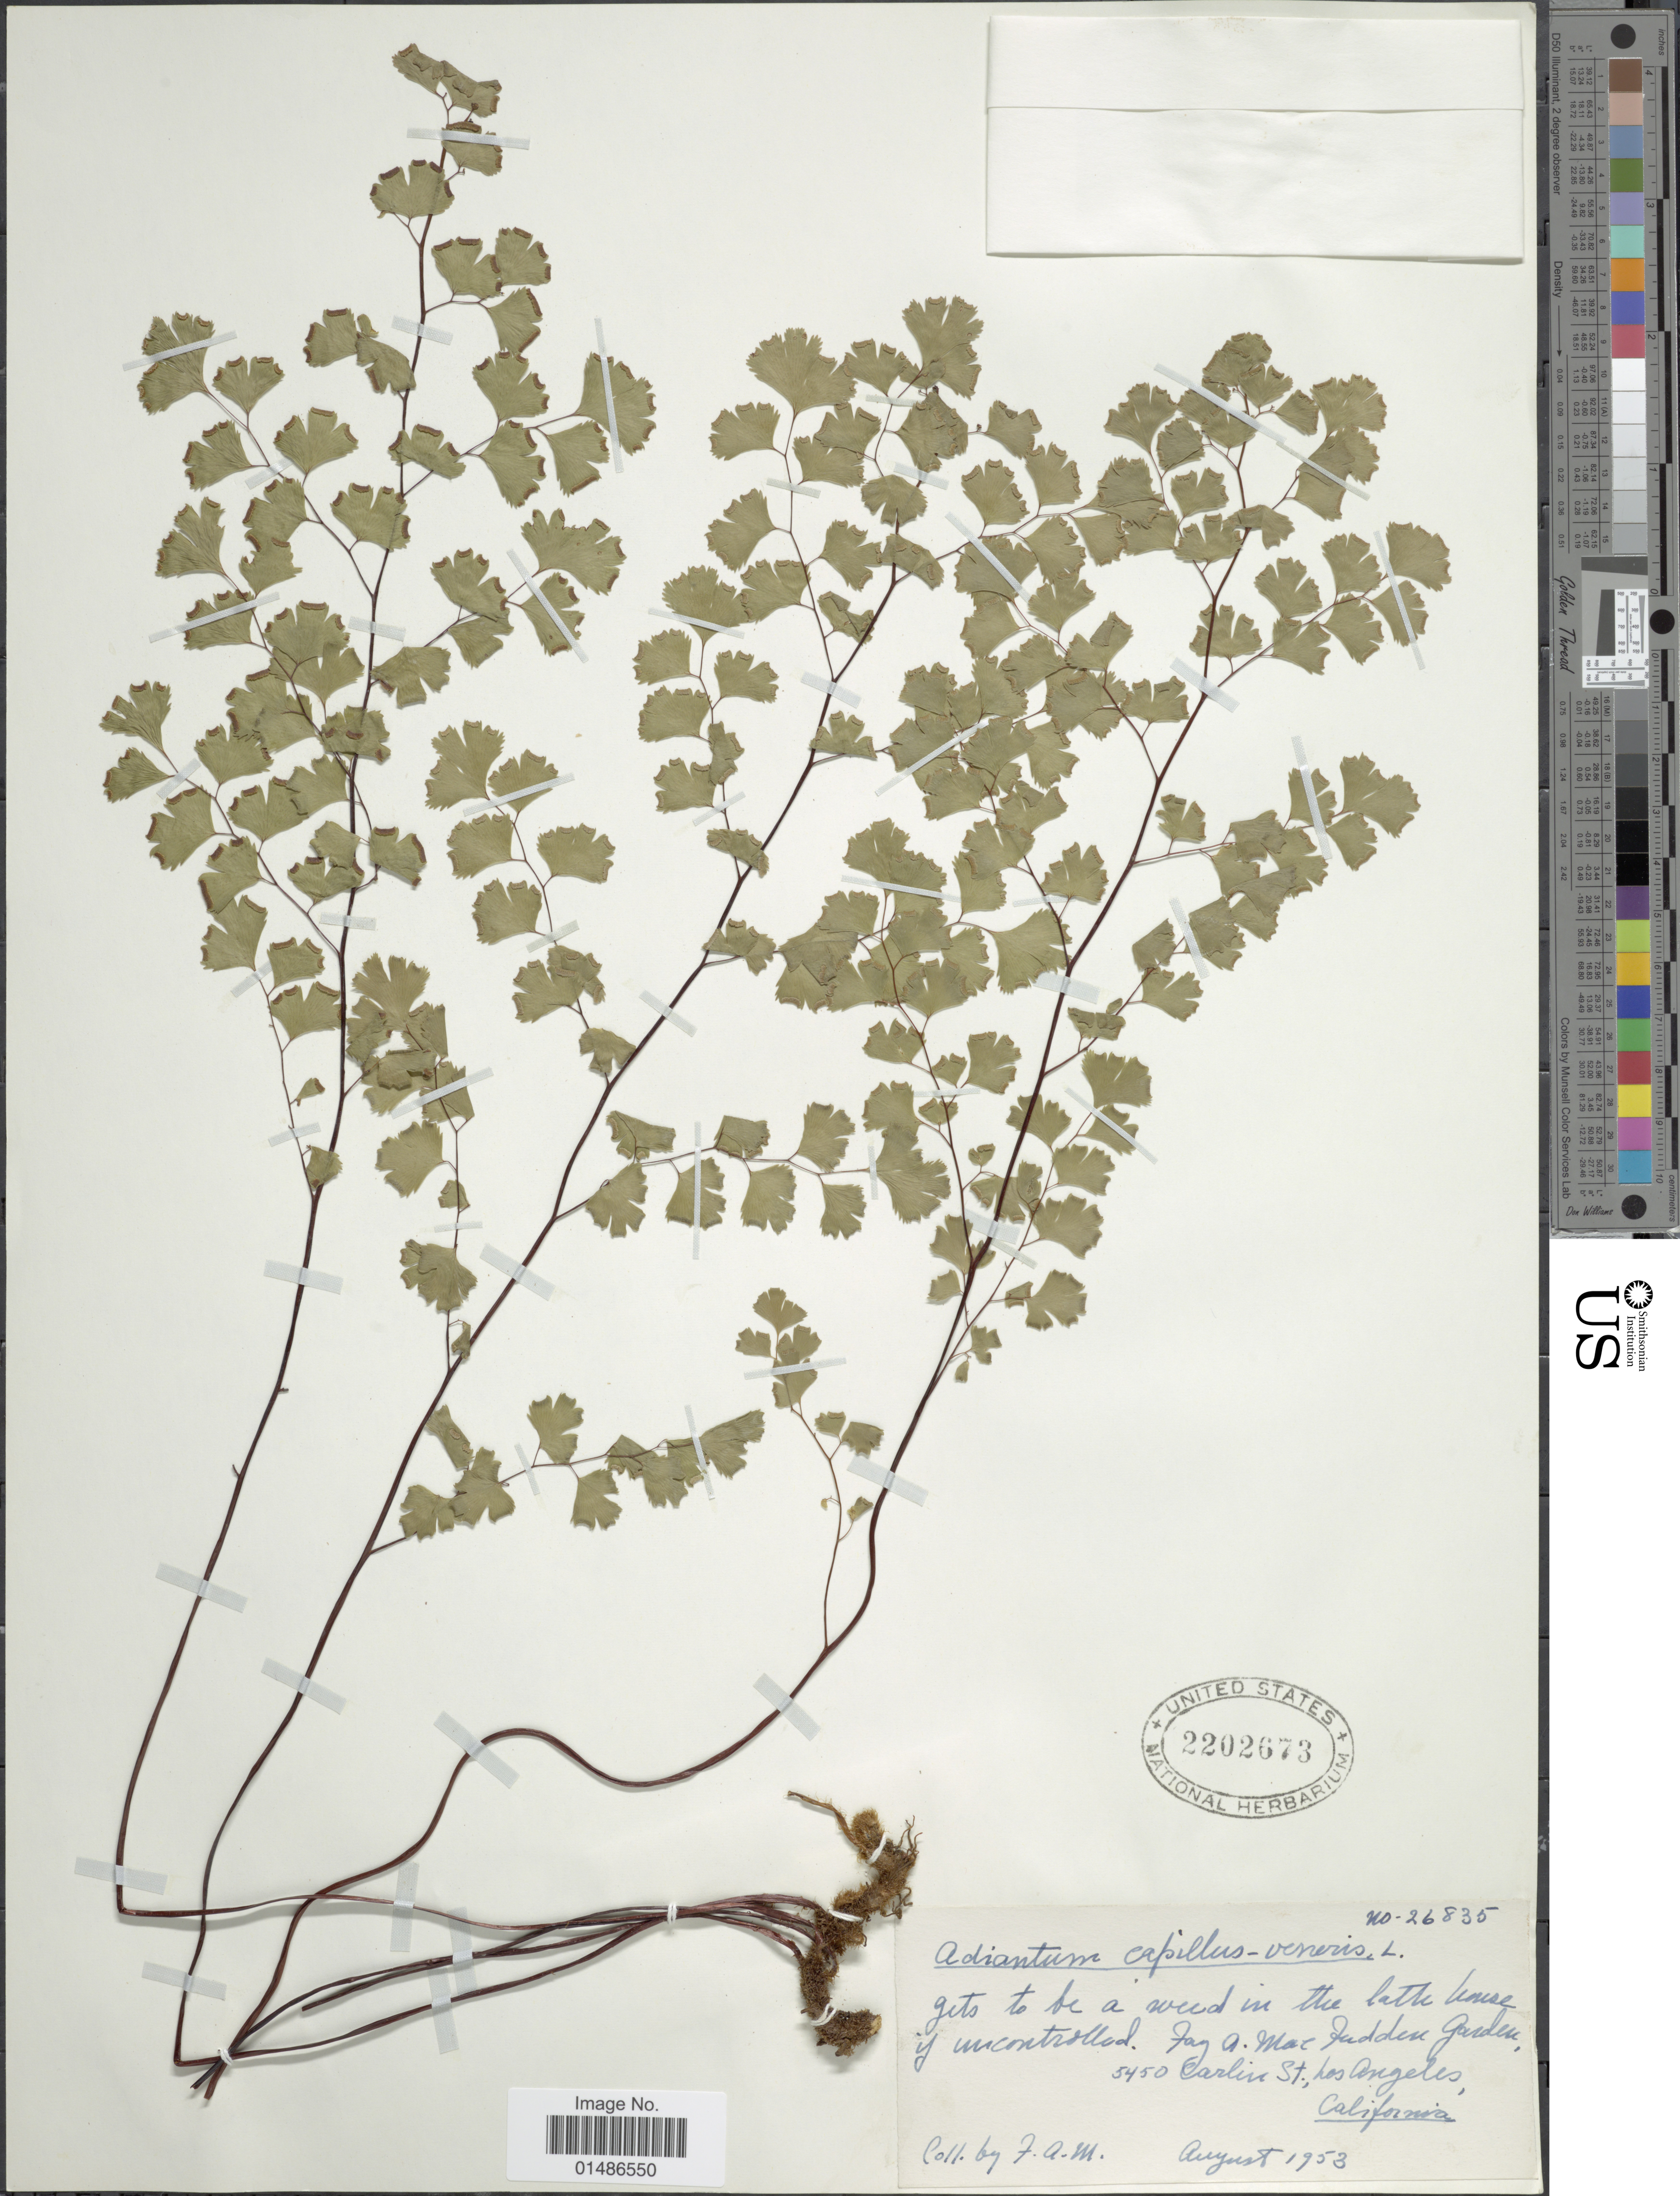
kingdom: Plantae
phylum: Tracheophyta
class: Polypodiopsida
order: Polypodiales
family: Pteridaceae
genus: Adiantum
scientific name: Adiantum capillus-veneris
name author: L.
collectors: F. MacFadden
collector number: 26835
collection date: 1953-08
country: United States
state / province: California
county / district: Los Angeles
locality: Fay a. MacFadden Garden, 5450 Carlin St., Los Angeles.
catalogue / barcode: US 2202673